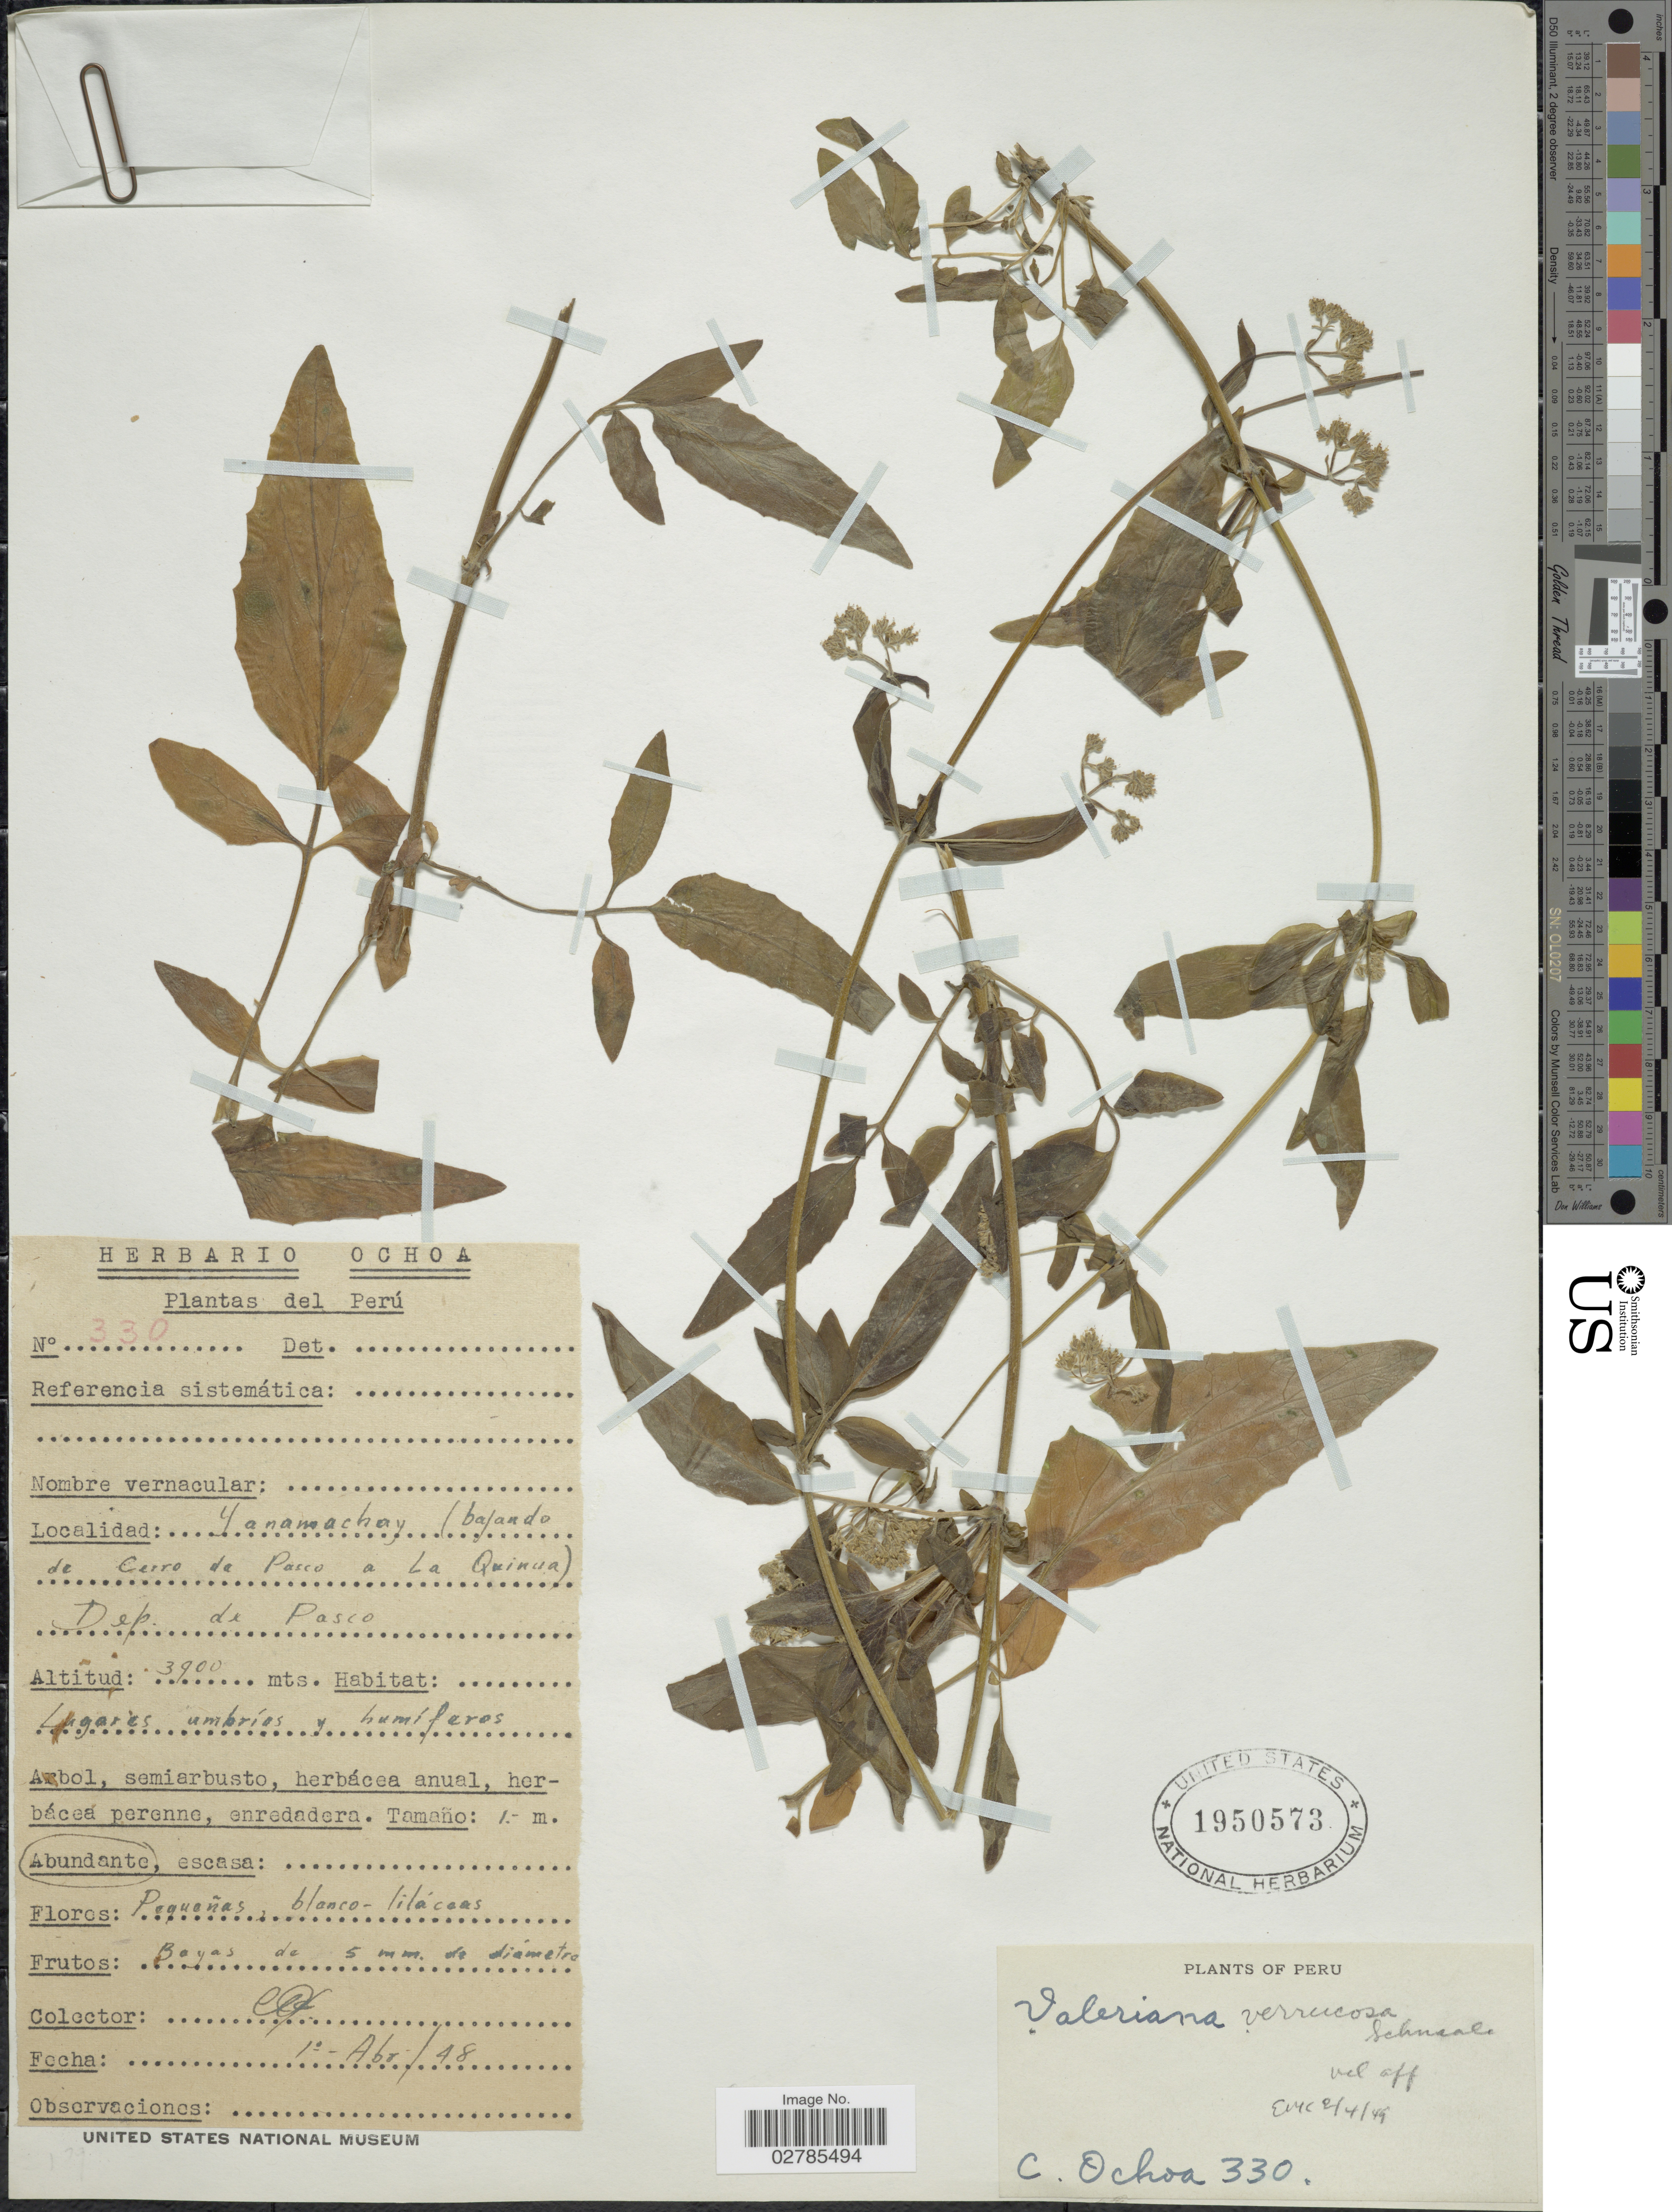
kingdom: Plantae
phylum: Tracheophyta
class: Magnoliopsida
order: Dipsacales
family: Caprifoliaceae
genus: Valeriana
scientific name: Valeriana verrucosa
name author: Schmale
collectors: C. Ochoa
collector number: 330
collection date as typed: Transcribed d/m/y: 1/4/48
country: Peru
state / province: Pasco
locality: Yanamachay (bajando de Cerro de Pasco a La Quinua). Dep. de Pasco.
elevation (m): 3900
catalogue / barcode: US 1950573